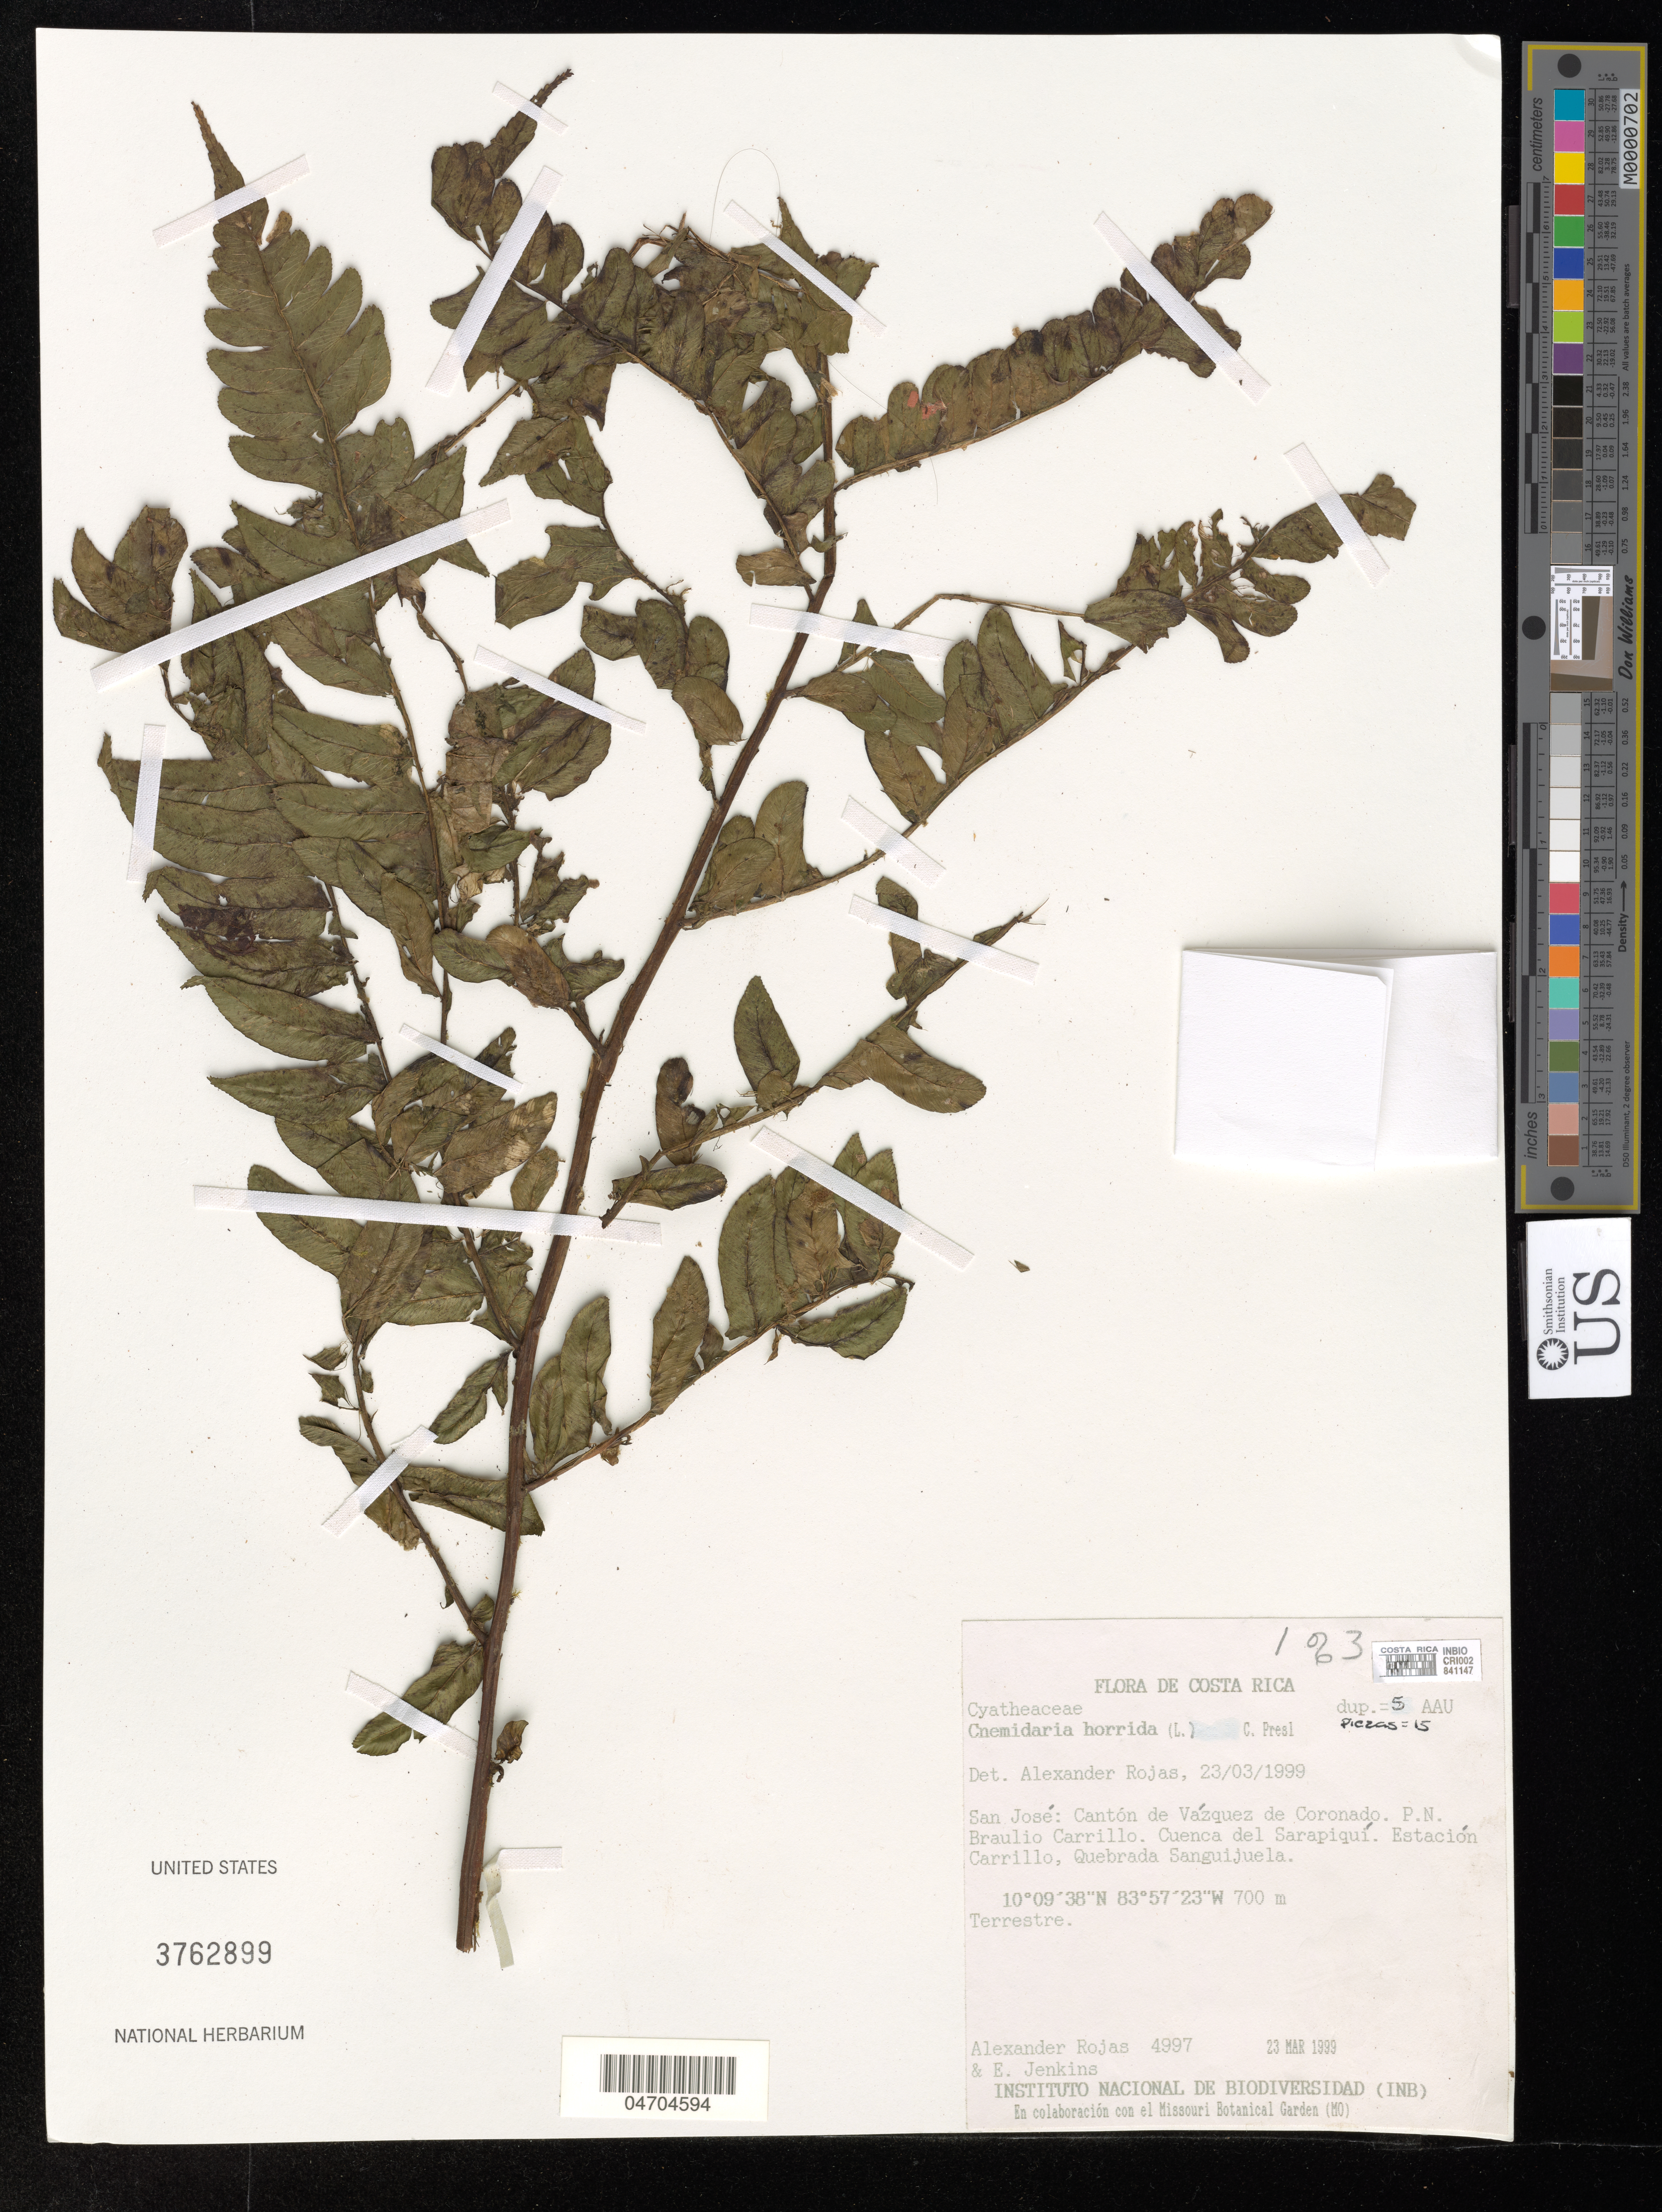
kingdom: Plantae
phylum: Tracheophyta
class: Polypodiopsida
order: Cyatheales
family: Cyatheaceae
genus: Cnemidaria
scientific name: Cnemidaria horrida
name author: (L.) C. Presl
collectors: A. Rojas & E. Jenkins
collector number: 4997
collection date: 1999-03-23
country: Costa Rica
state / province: San José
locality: Cantón de Vázquez de Coronado. P. N. Braulio Carrillo. Cuenca del Sarapiquí. Estación Carrillo, Quebrada Sanguijuela.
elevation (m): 700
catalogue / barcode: US 3762899